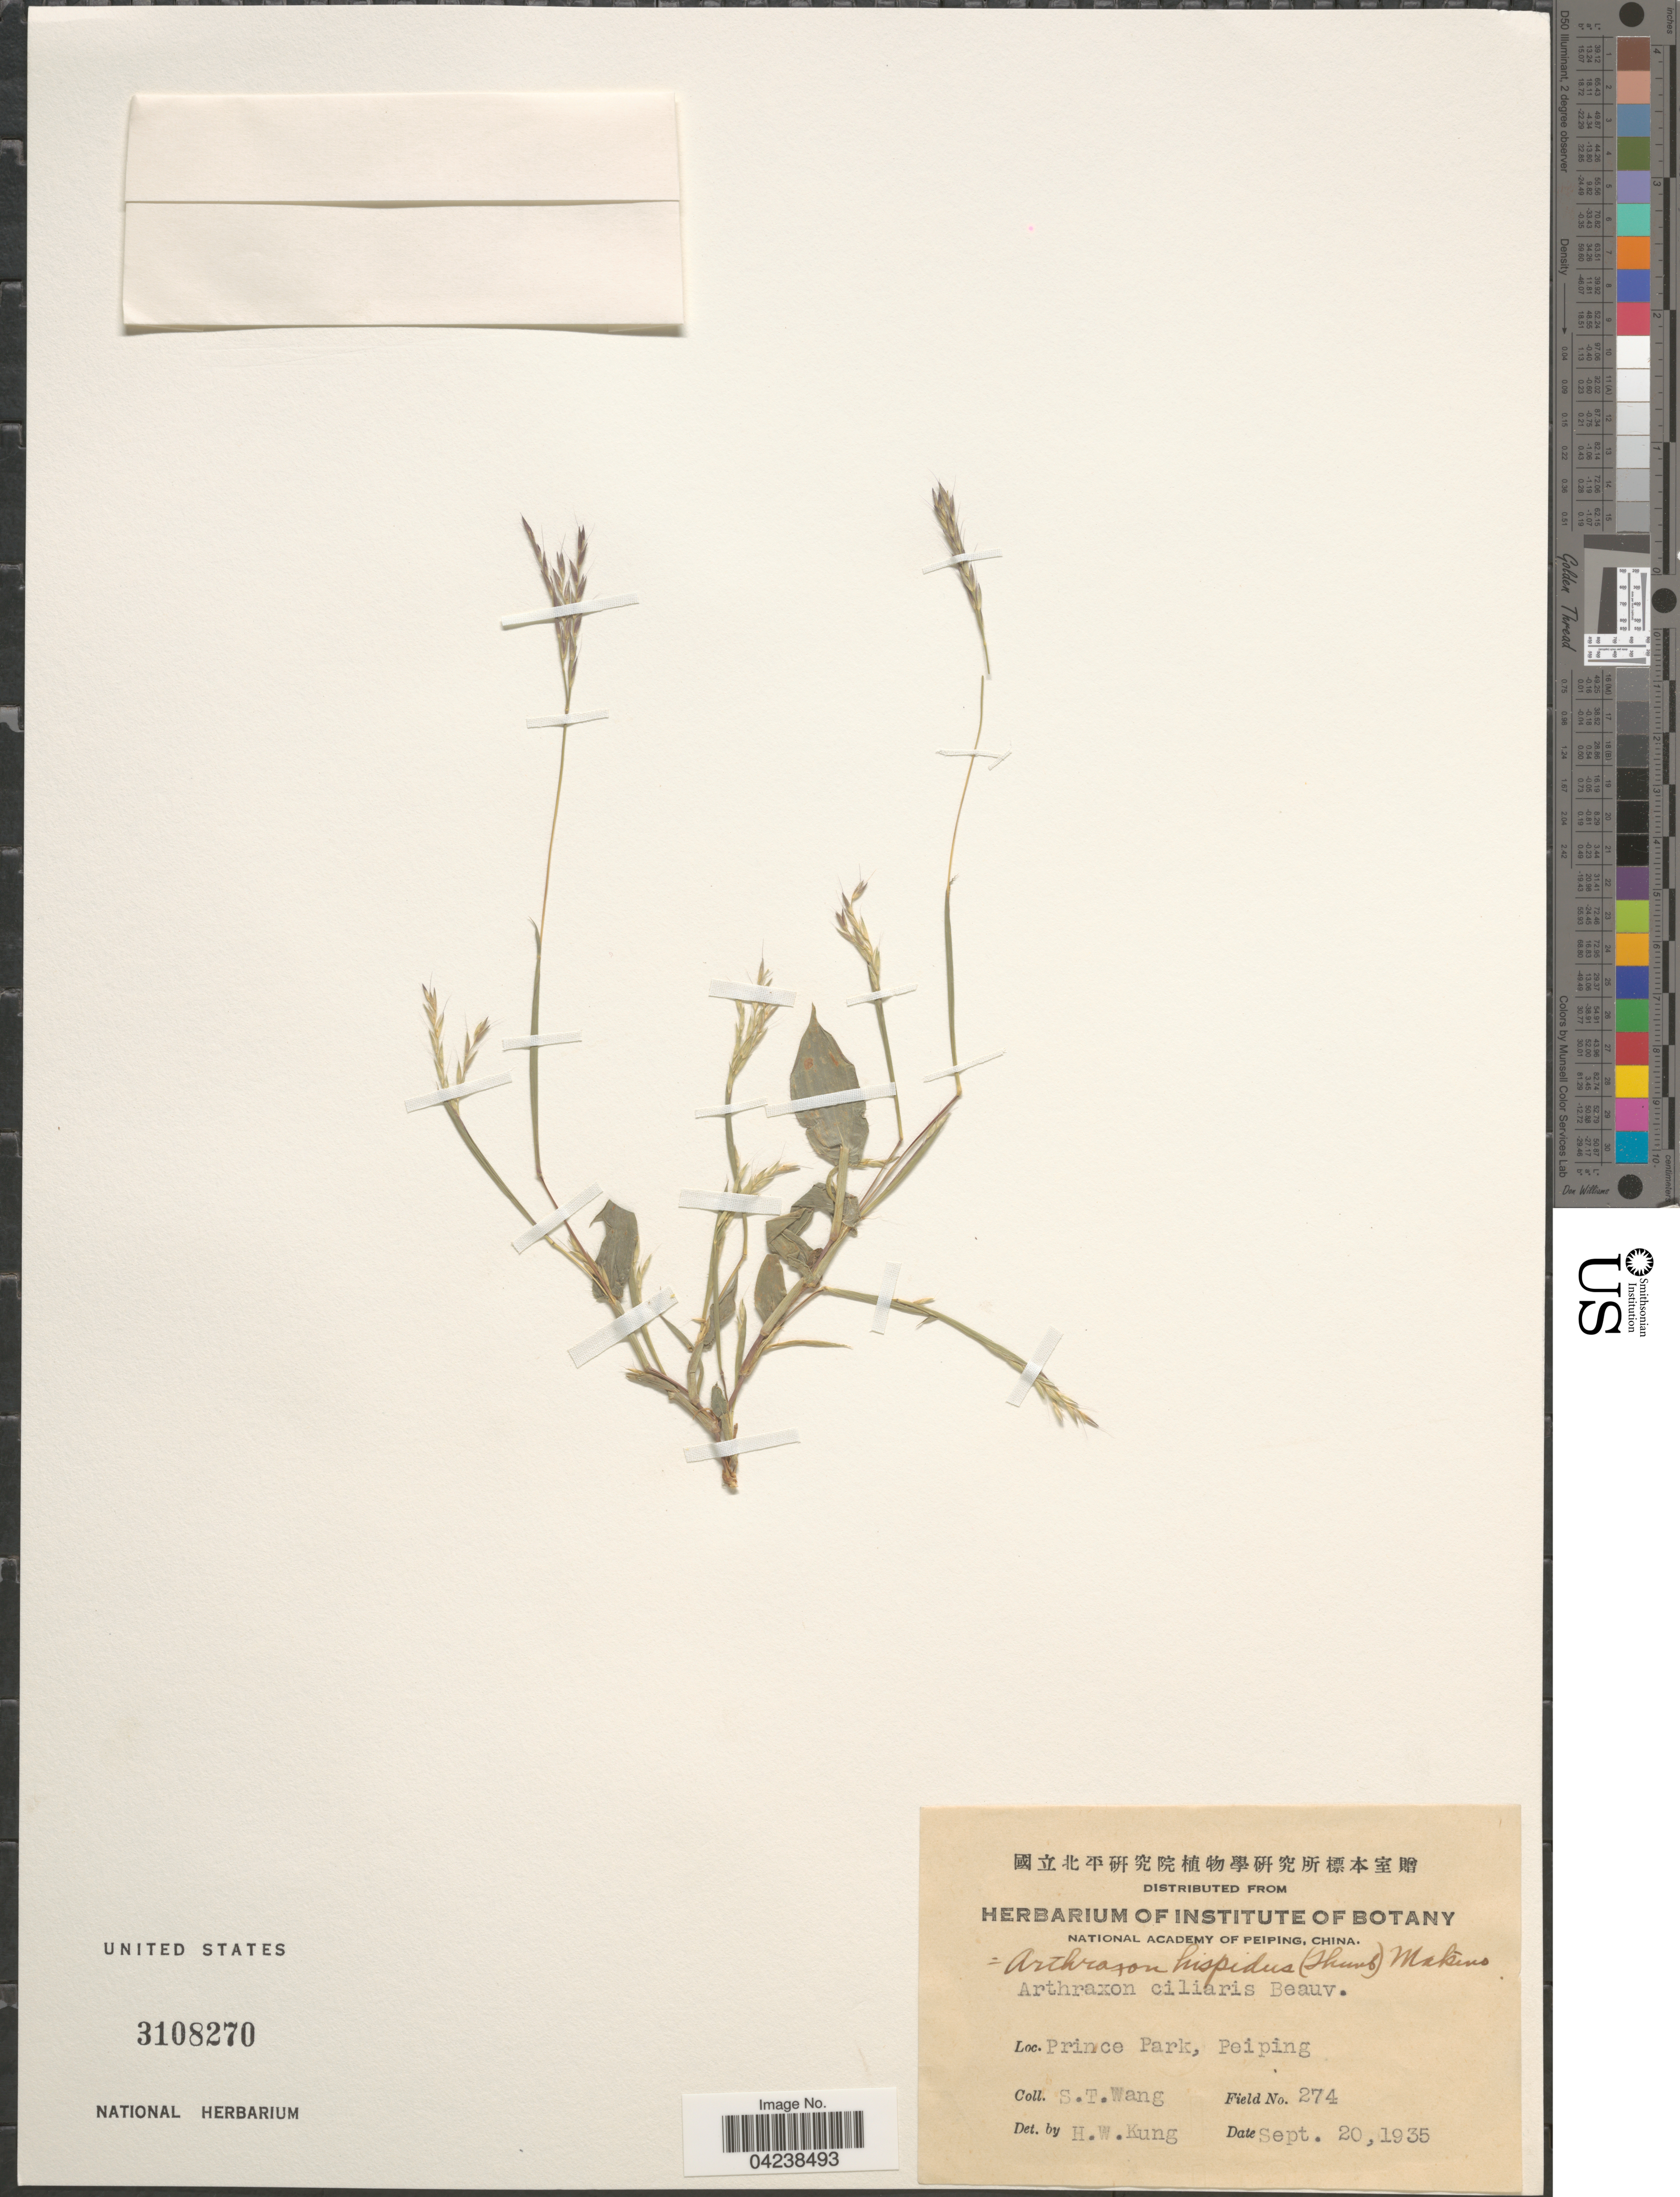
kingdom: Plantae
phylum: Tracheophyta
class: Liliopsida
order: Poales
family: Poaceae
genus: Arthraxon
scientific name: Arthraxon hispidus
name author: (Thunb.) Makino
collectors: S. Wang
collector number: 274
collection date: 1935-09-20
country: China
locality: Prince Park, Peiping.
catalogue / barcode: US 3108270